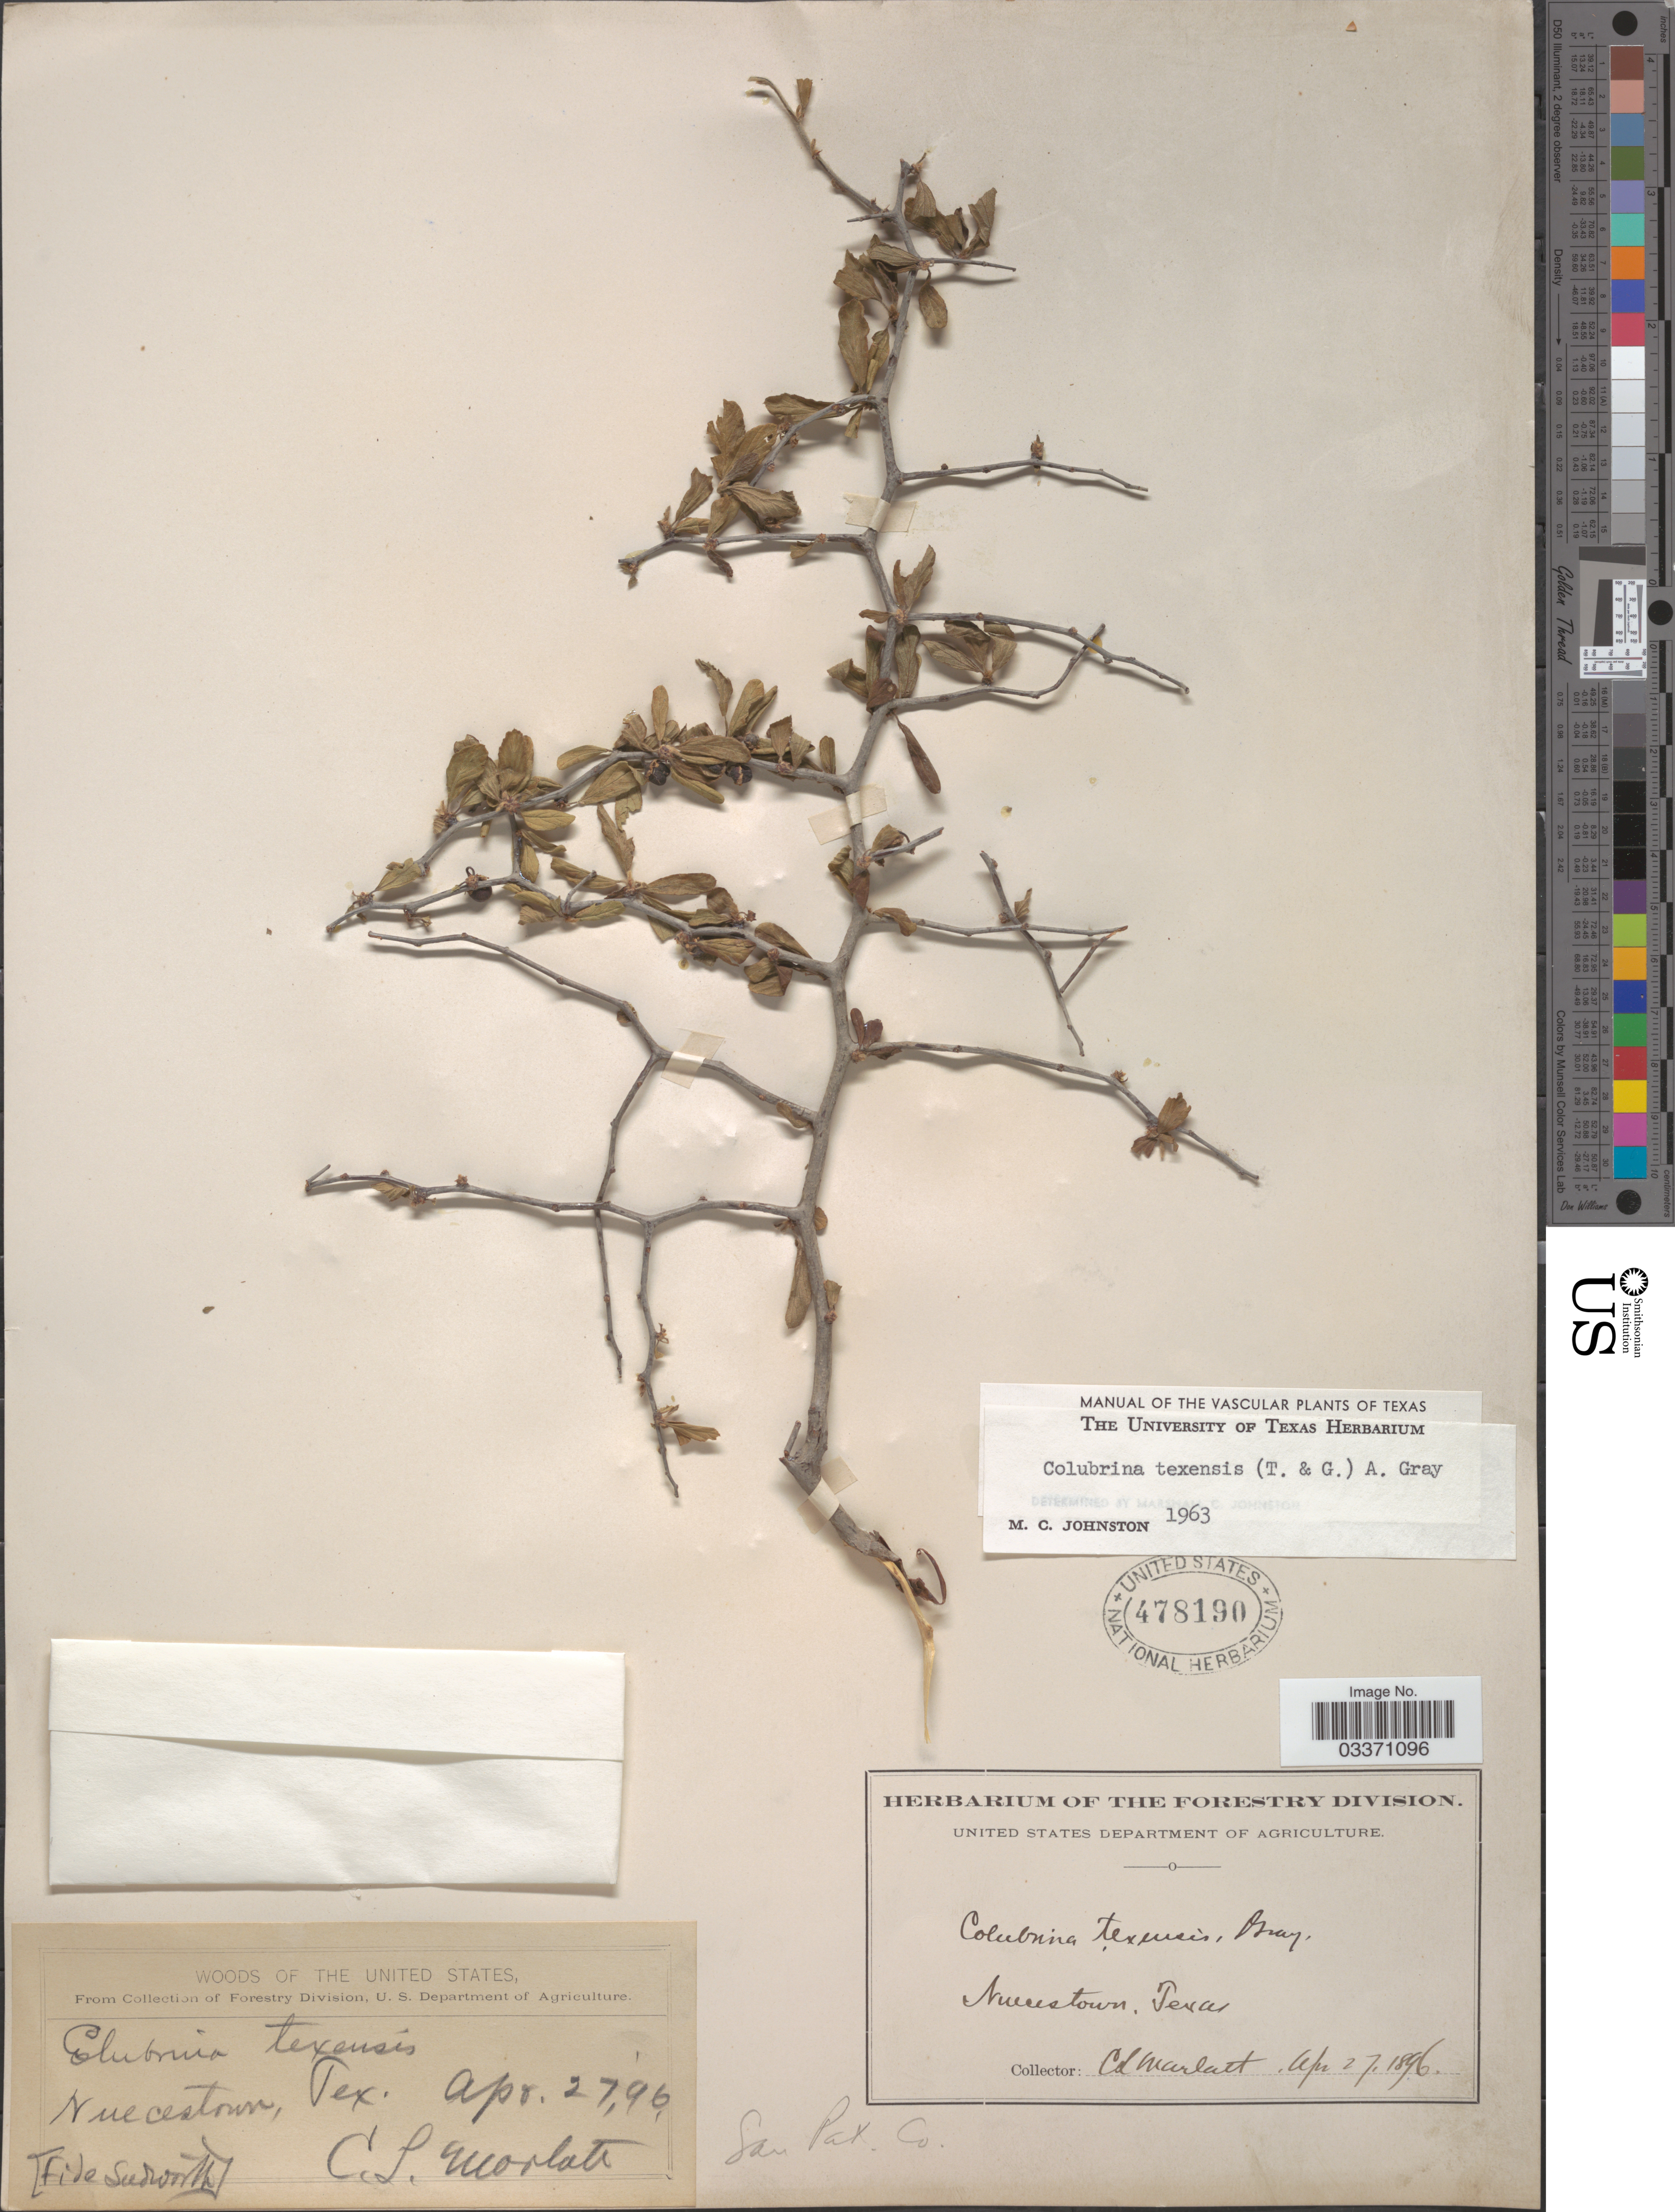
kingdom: Plantae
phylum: Tracheophyta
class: Magnoliopsida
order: Rosales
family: Rhamnaceae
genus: Colubrina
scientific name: Colubrina texensis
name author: (Torr. & A. Gray) A. Gray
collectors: C. Marlatt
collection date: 1896-04-27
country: United States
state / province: Texas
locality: Nuecestown. San Pat Co.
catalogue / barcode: US 478190